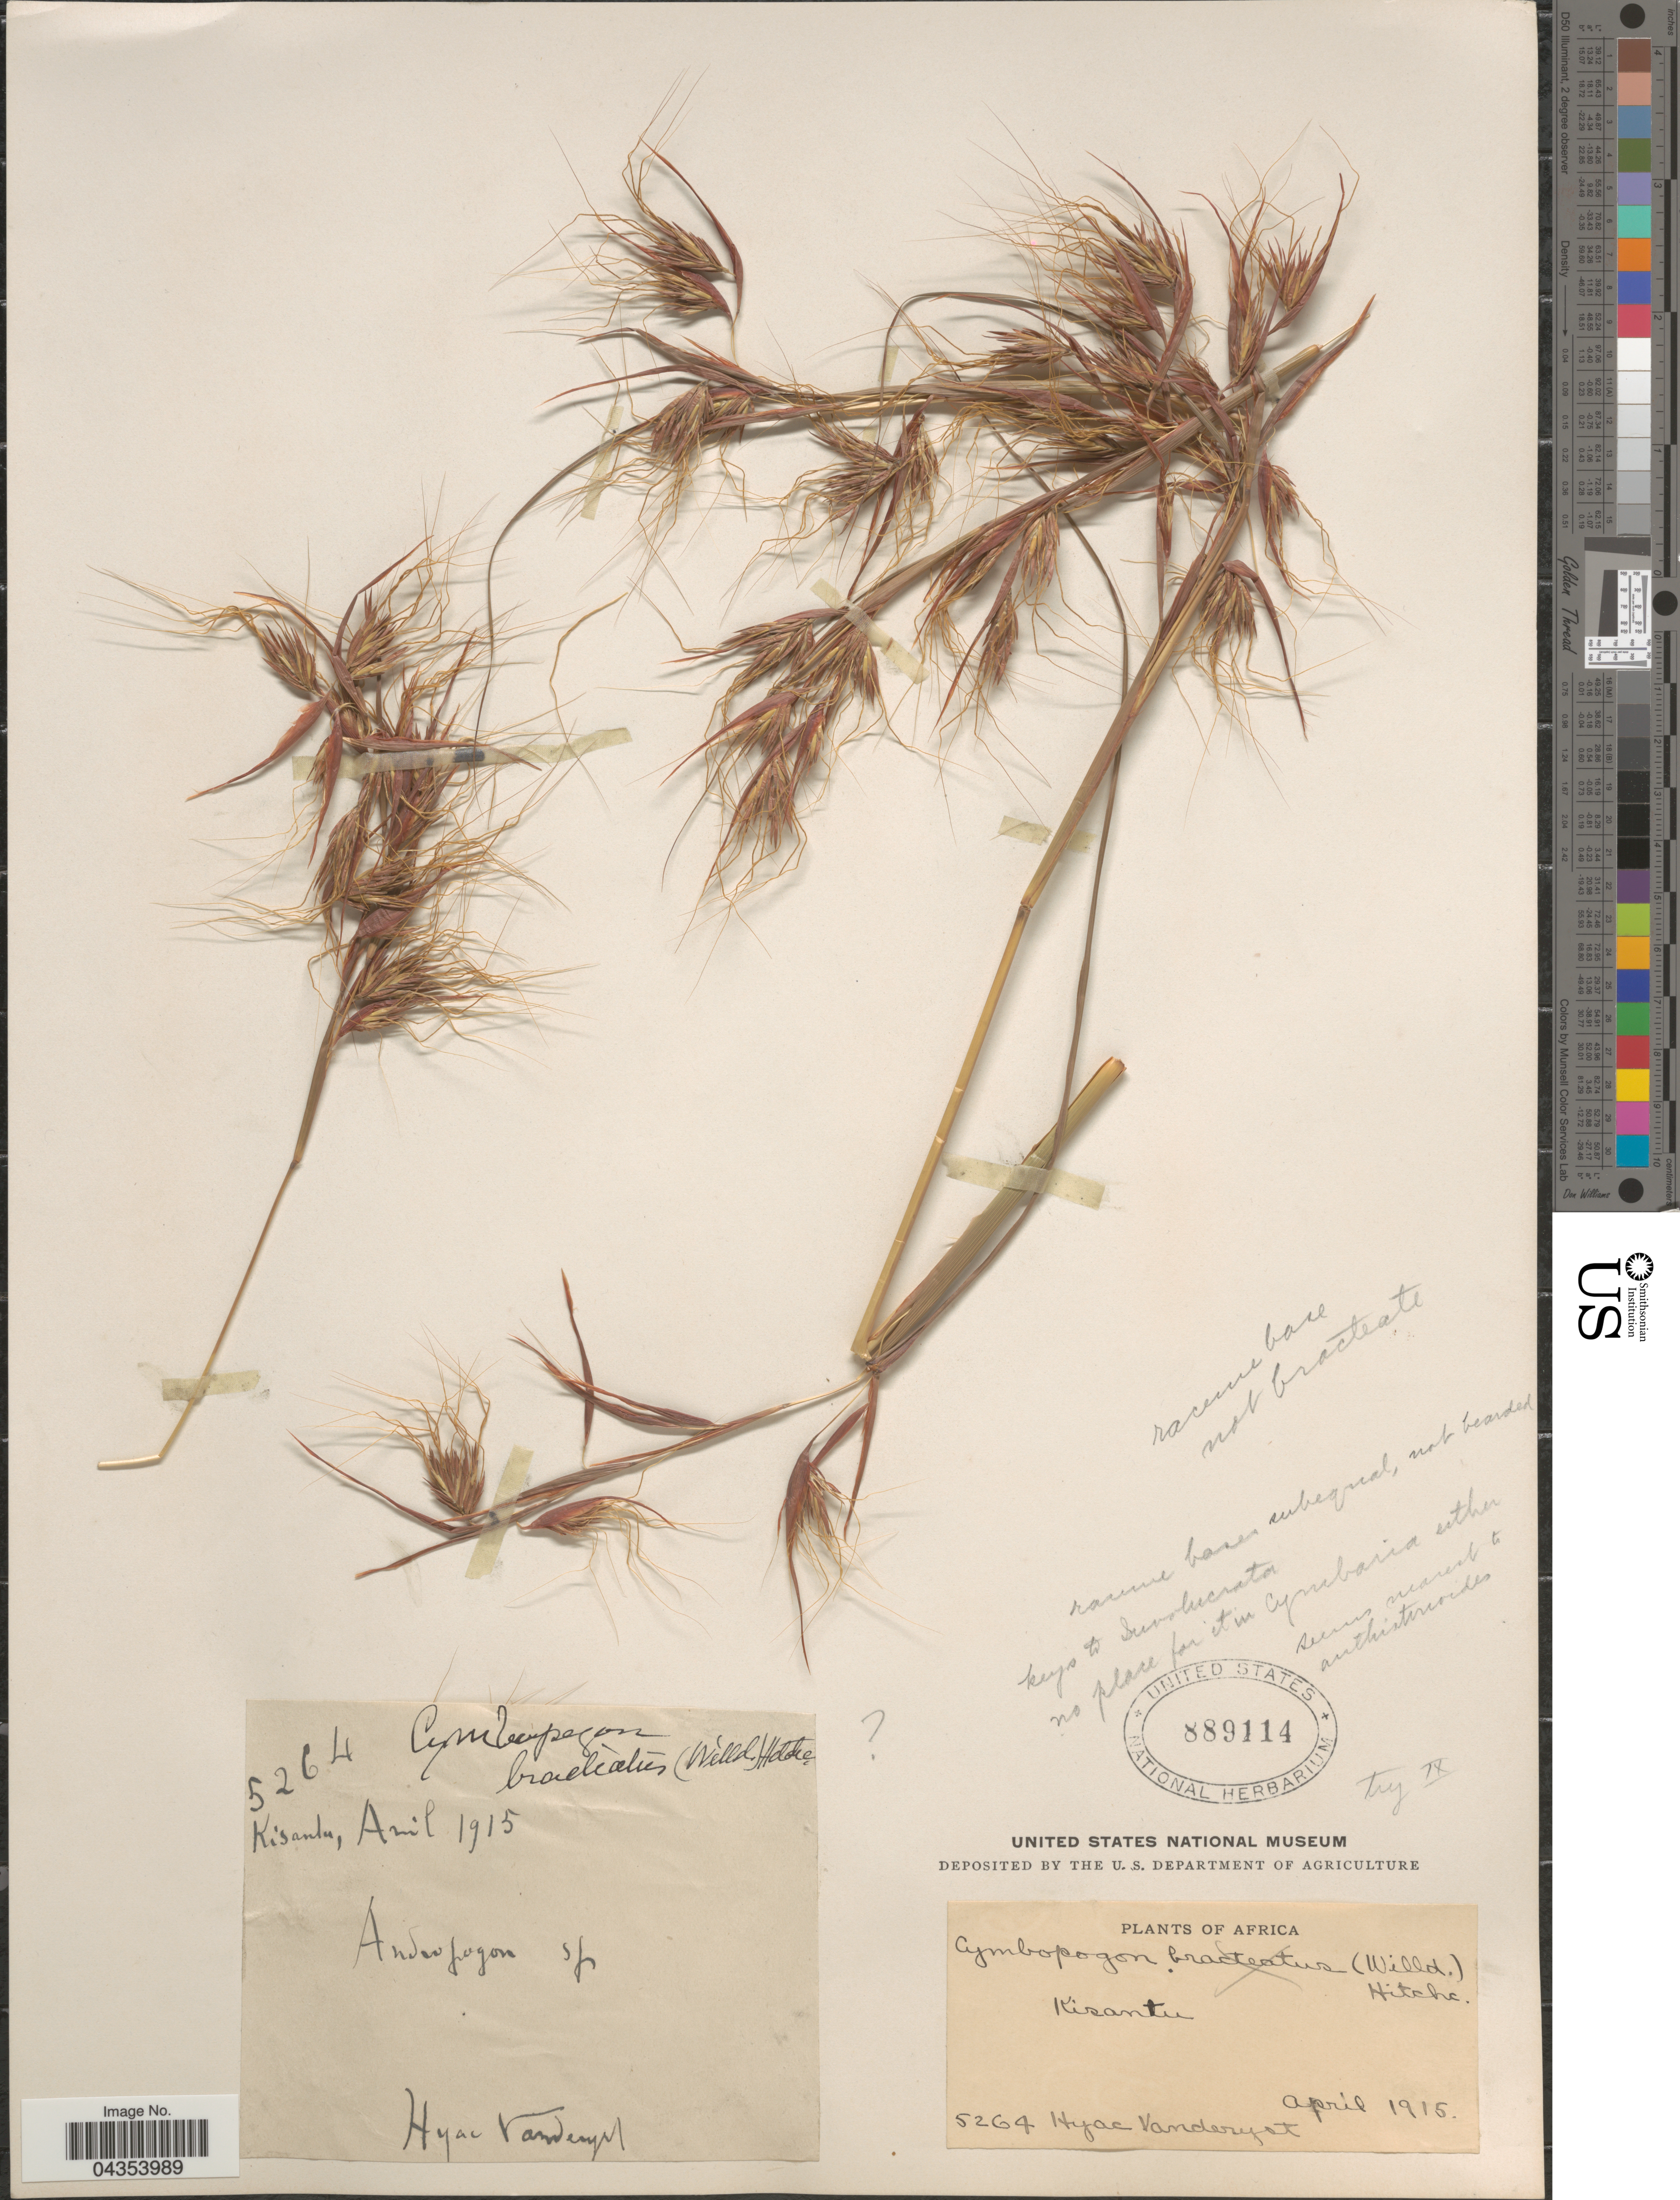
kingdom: Plantae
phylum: Tracheophyta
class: Liliopsida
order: Poales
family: Poaceae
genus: Hyparrhenia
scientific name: Hyparrhenia sp.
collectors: H. J. R. Vanderyst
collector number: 5264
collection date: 1915-04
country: Congo, Democratic Republic of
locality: Africa. Kisantu.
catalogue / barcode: US 889114